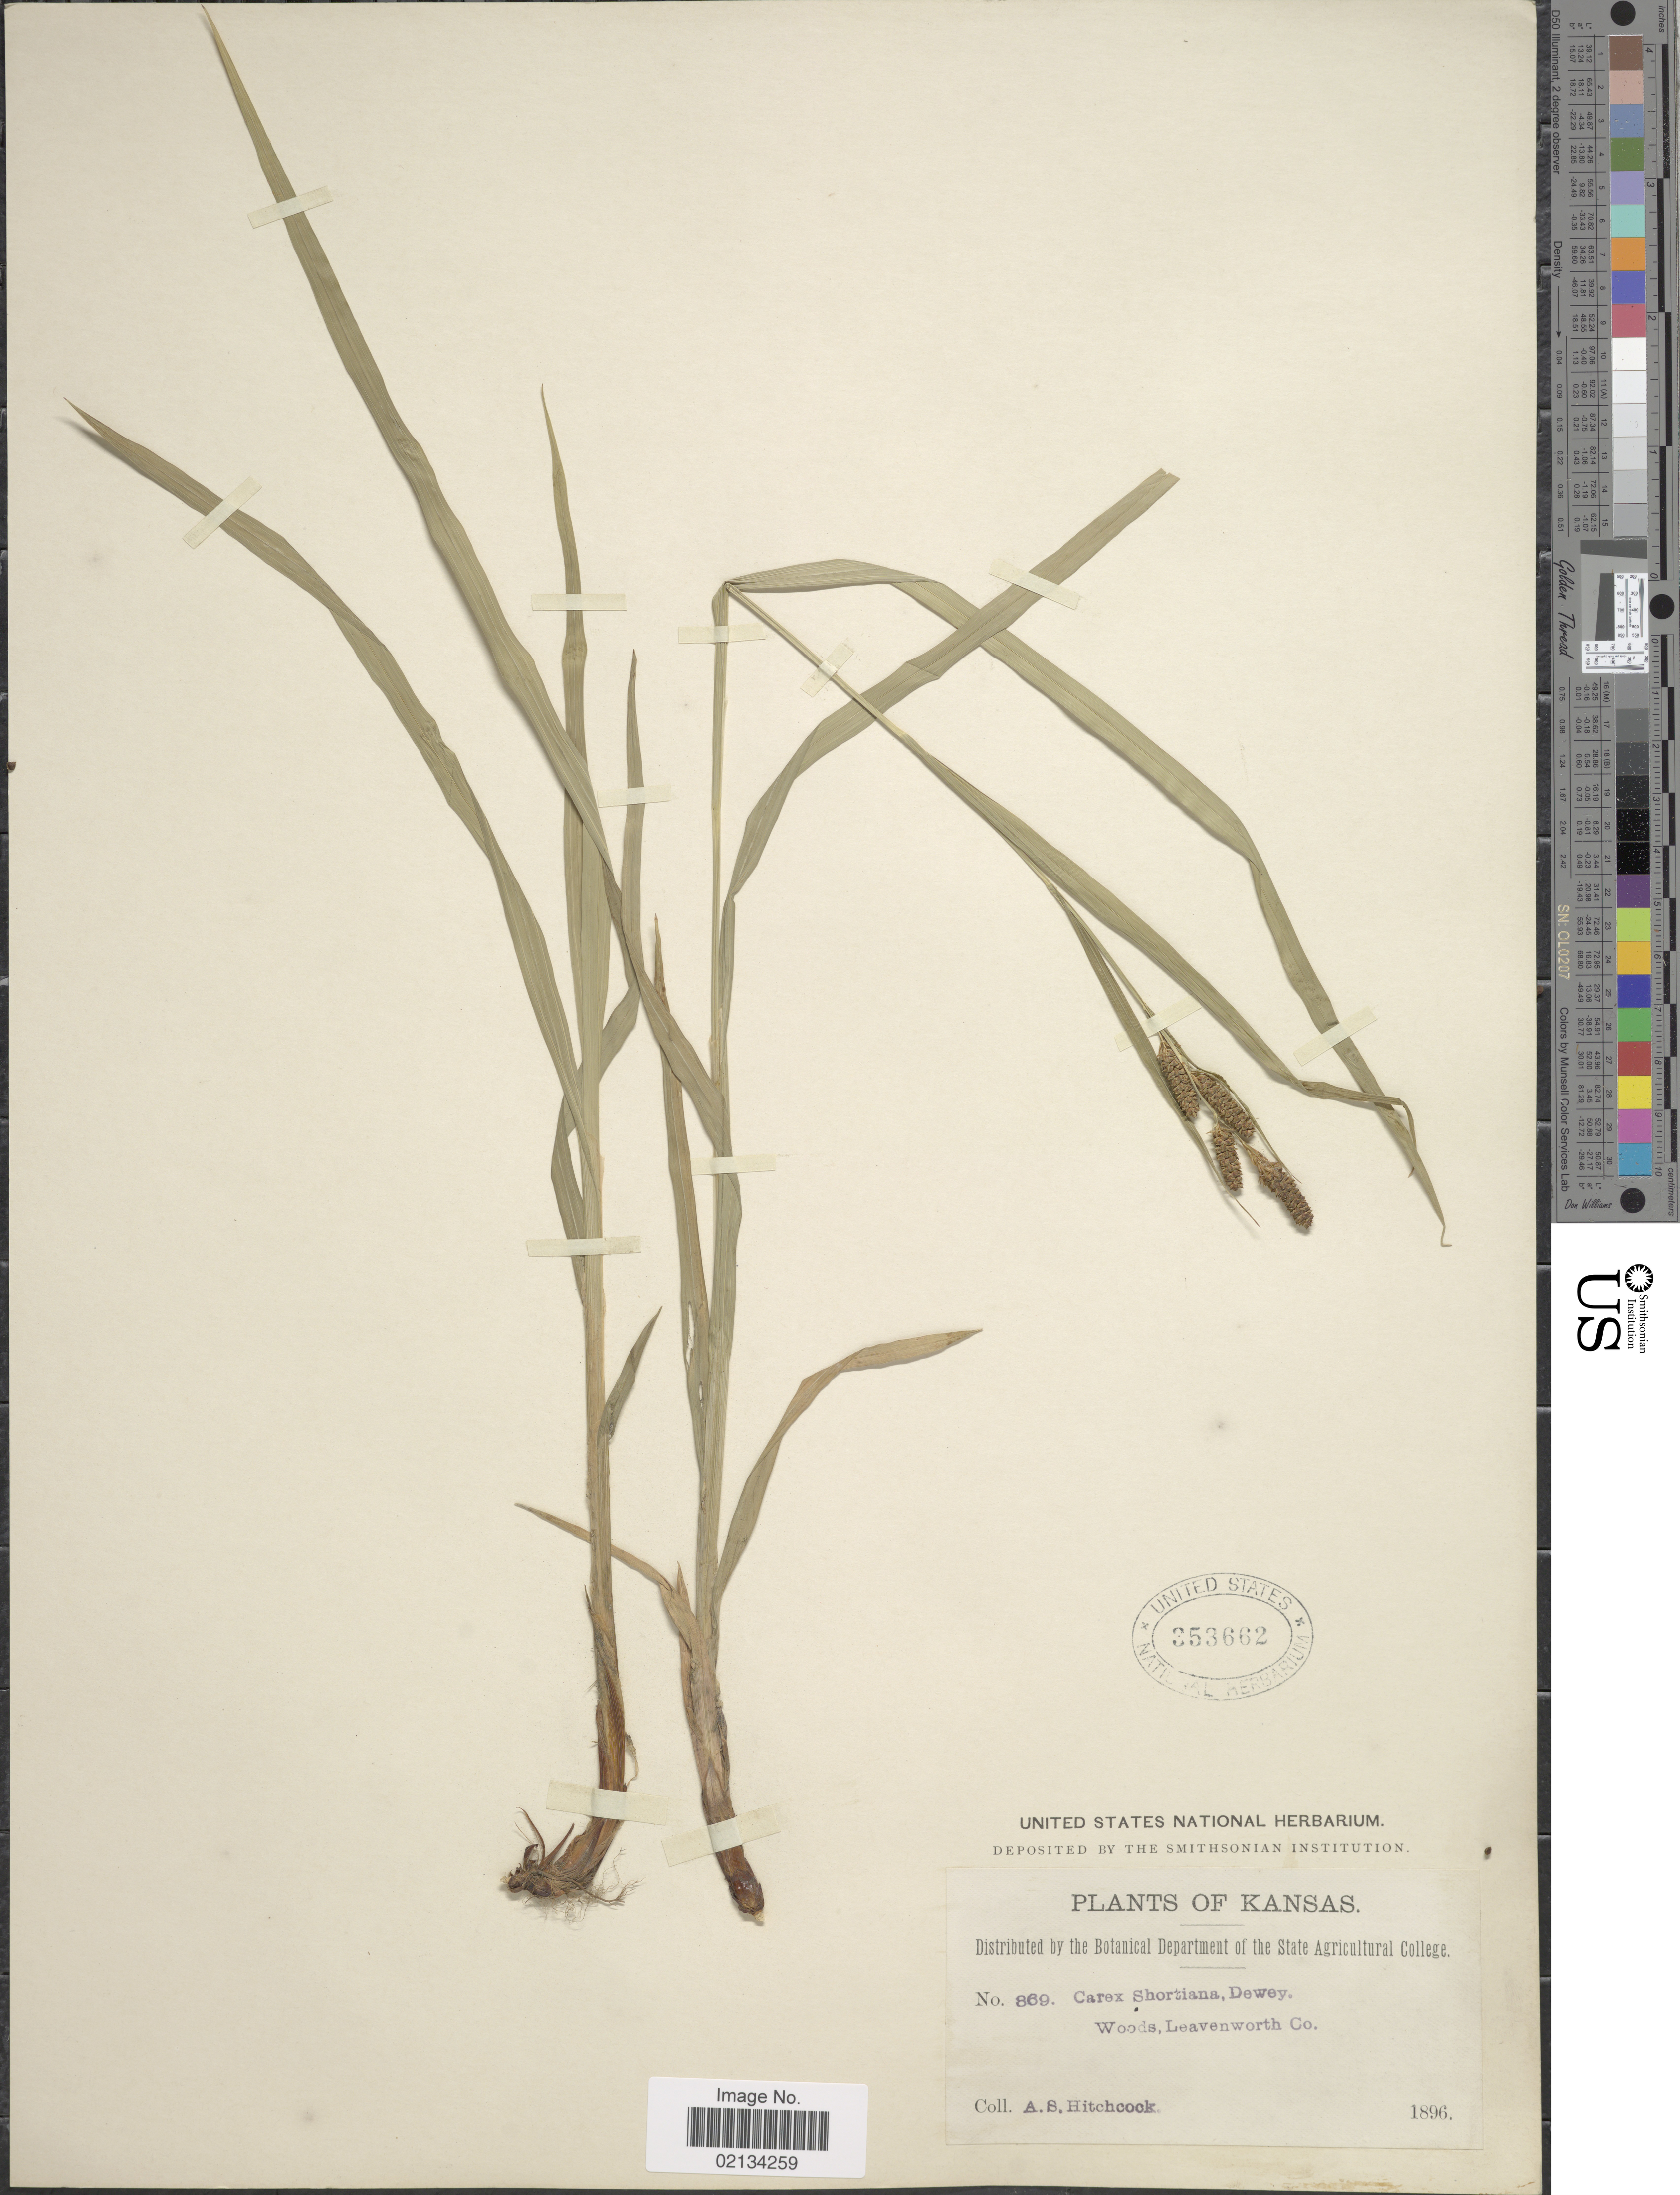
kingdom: Plantae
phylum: Tracheophyta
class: Liliopsida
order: Poales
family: Cyperaceae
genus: Carex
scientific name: Carex shortiana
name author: Dewey & Torr.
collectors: A. S. Hitchcock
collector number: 869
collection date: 1896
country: United States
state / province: Kansas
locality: Woods, Leavenworth Co.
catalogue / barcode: US 353662